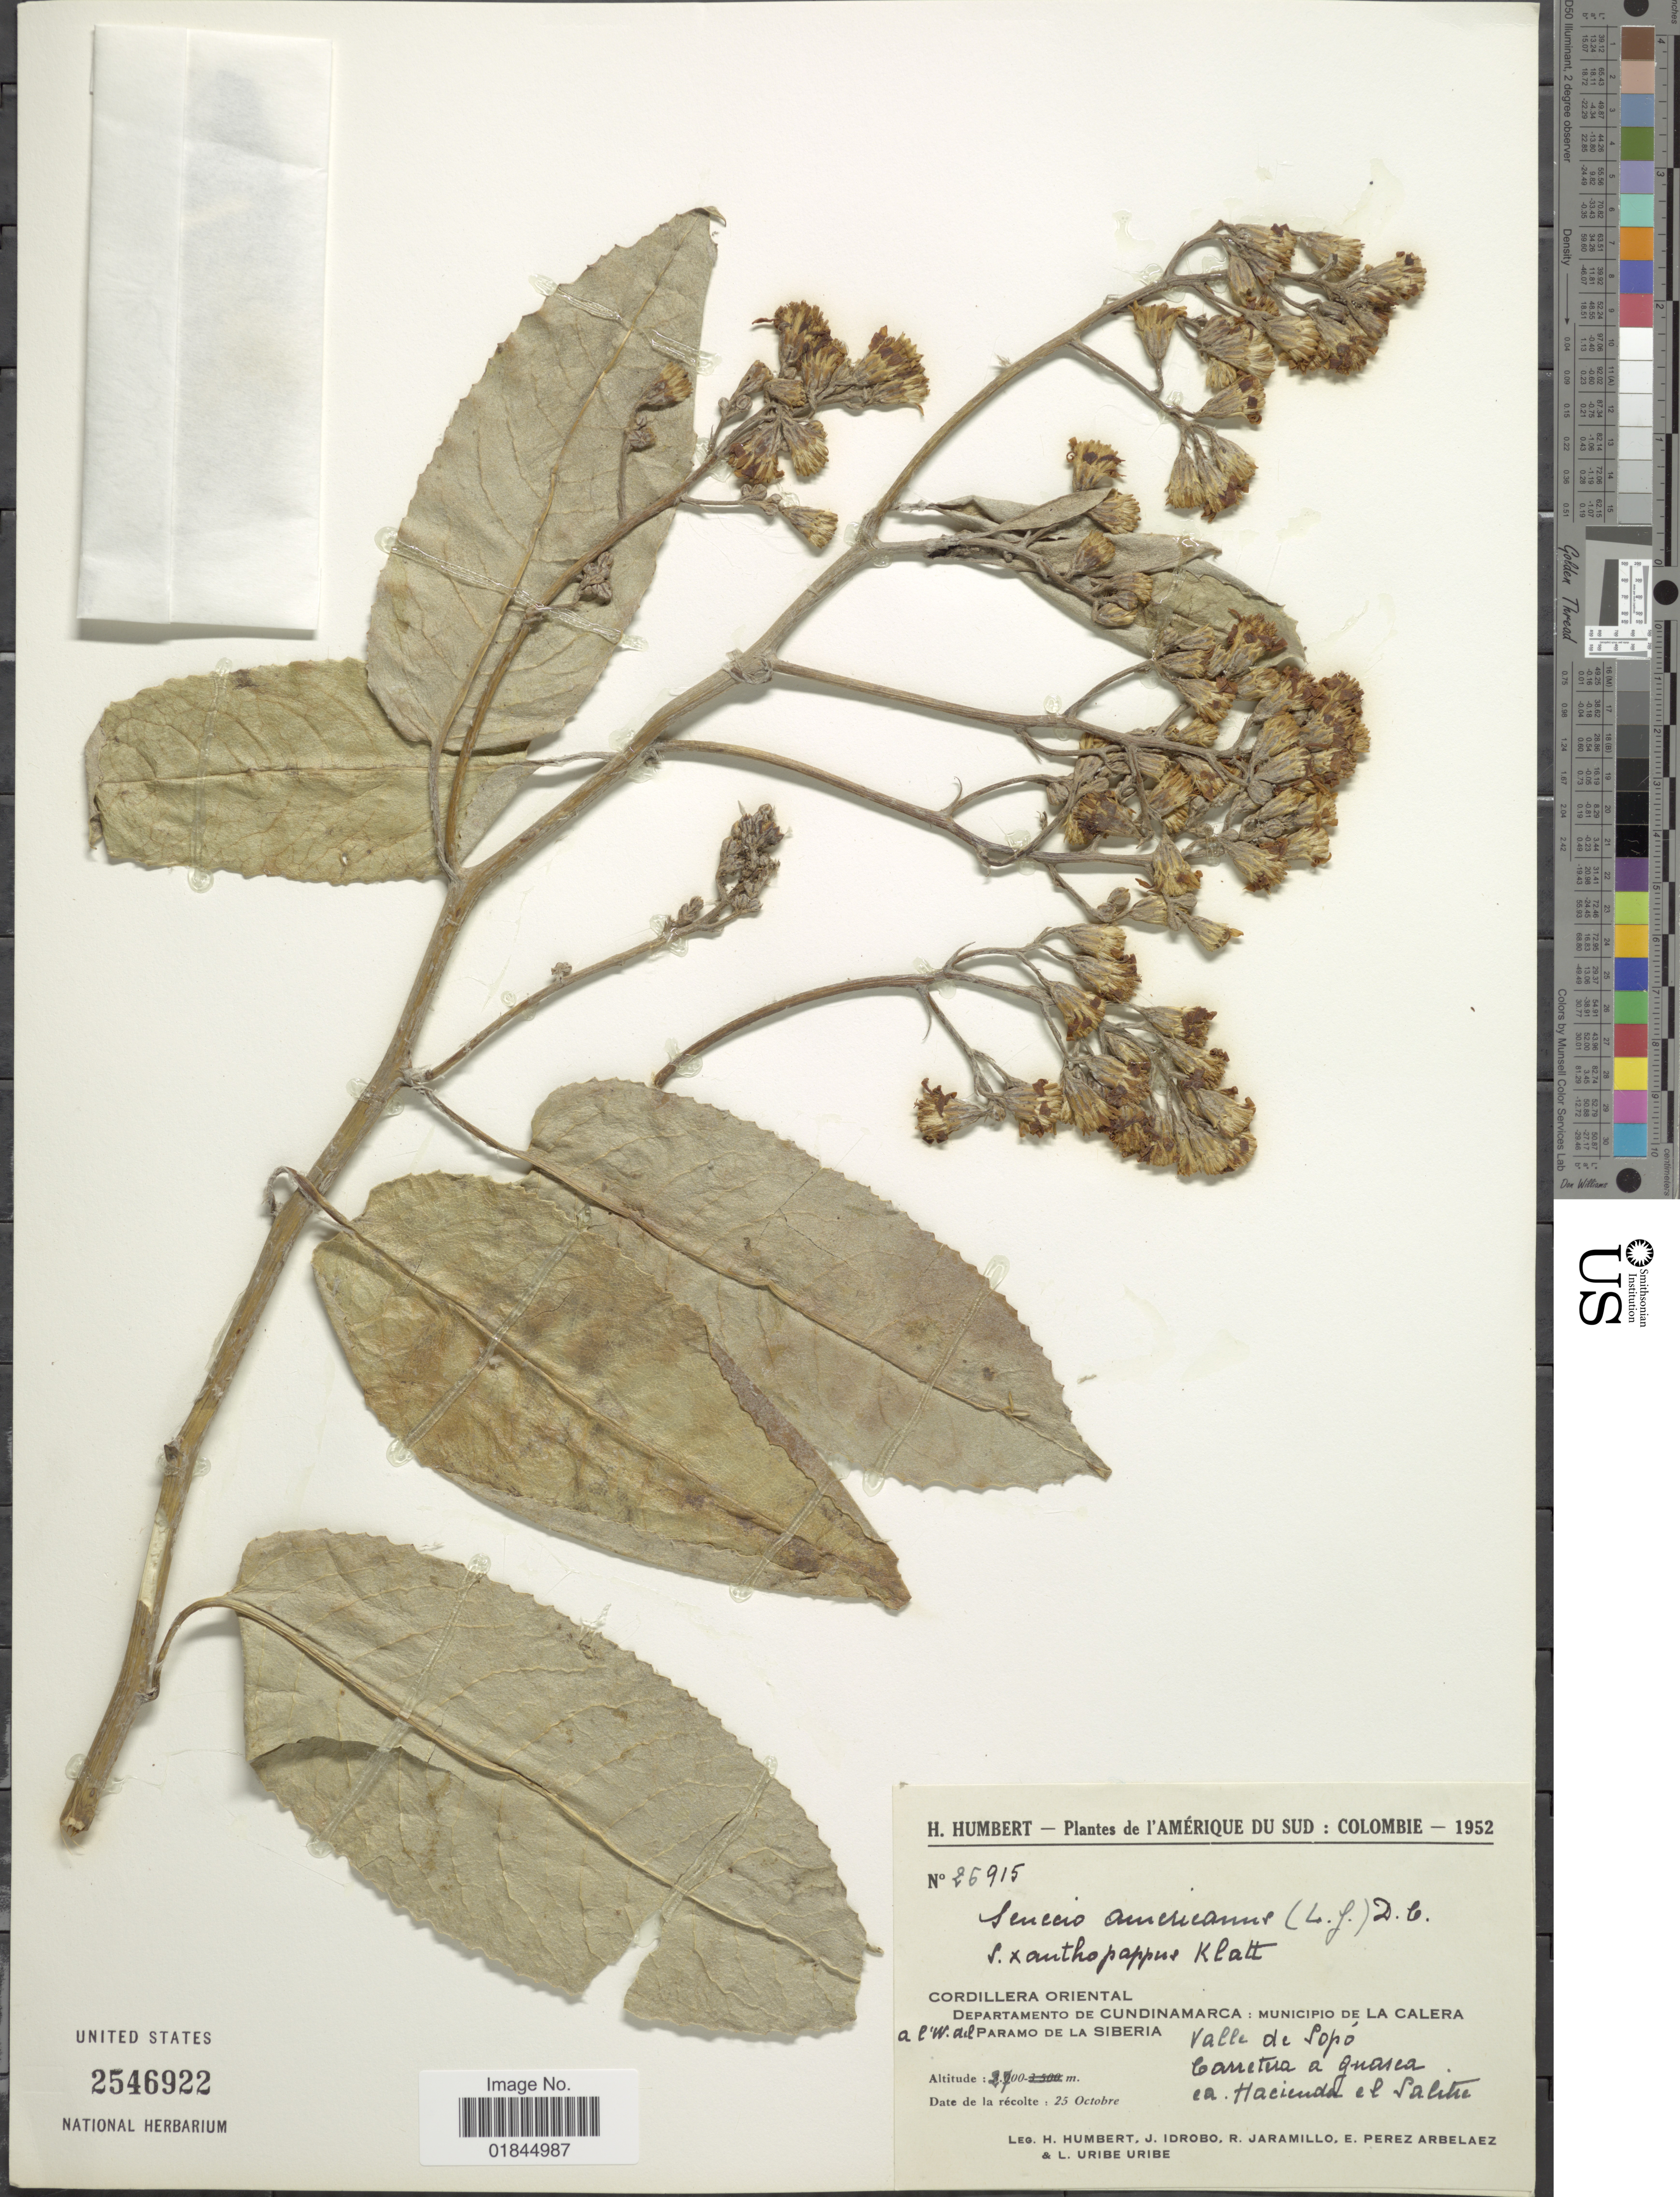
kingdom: Plantae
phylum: Tracheophyta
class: Magnoliopsida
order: Asterales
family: Asteraceae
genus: Pentacalia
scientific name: Pentacalia americana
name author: (L. f.) Cuatrec.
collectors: H. Humbert, J. M. Idrobo, R. Jaramillo M., E. Pérez Arbeláez & L. Uribe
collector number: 26915*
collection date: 1952-10-25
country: Colombia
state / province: Cundinamarca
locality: Cordillera Oriental. Municipio de la Calera a l'W a el Paramo de la Siberia, Valle de Sopo, Carretera a Guasca, ca. Hacienda el Salitre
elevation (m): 2700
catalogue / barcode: US 2546922